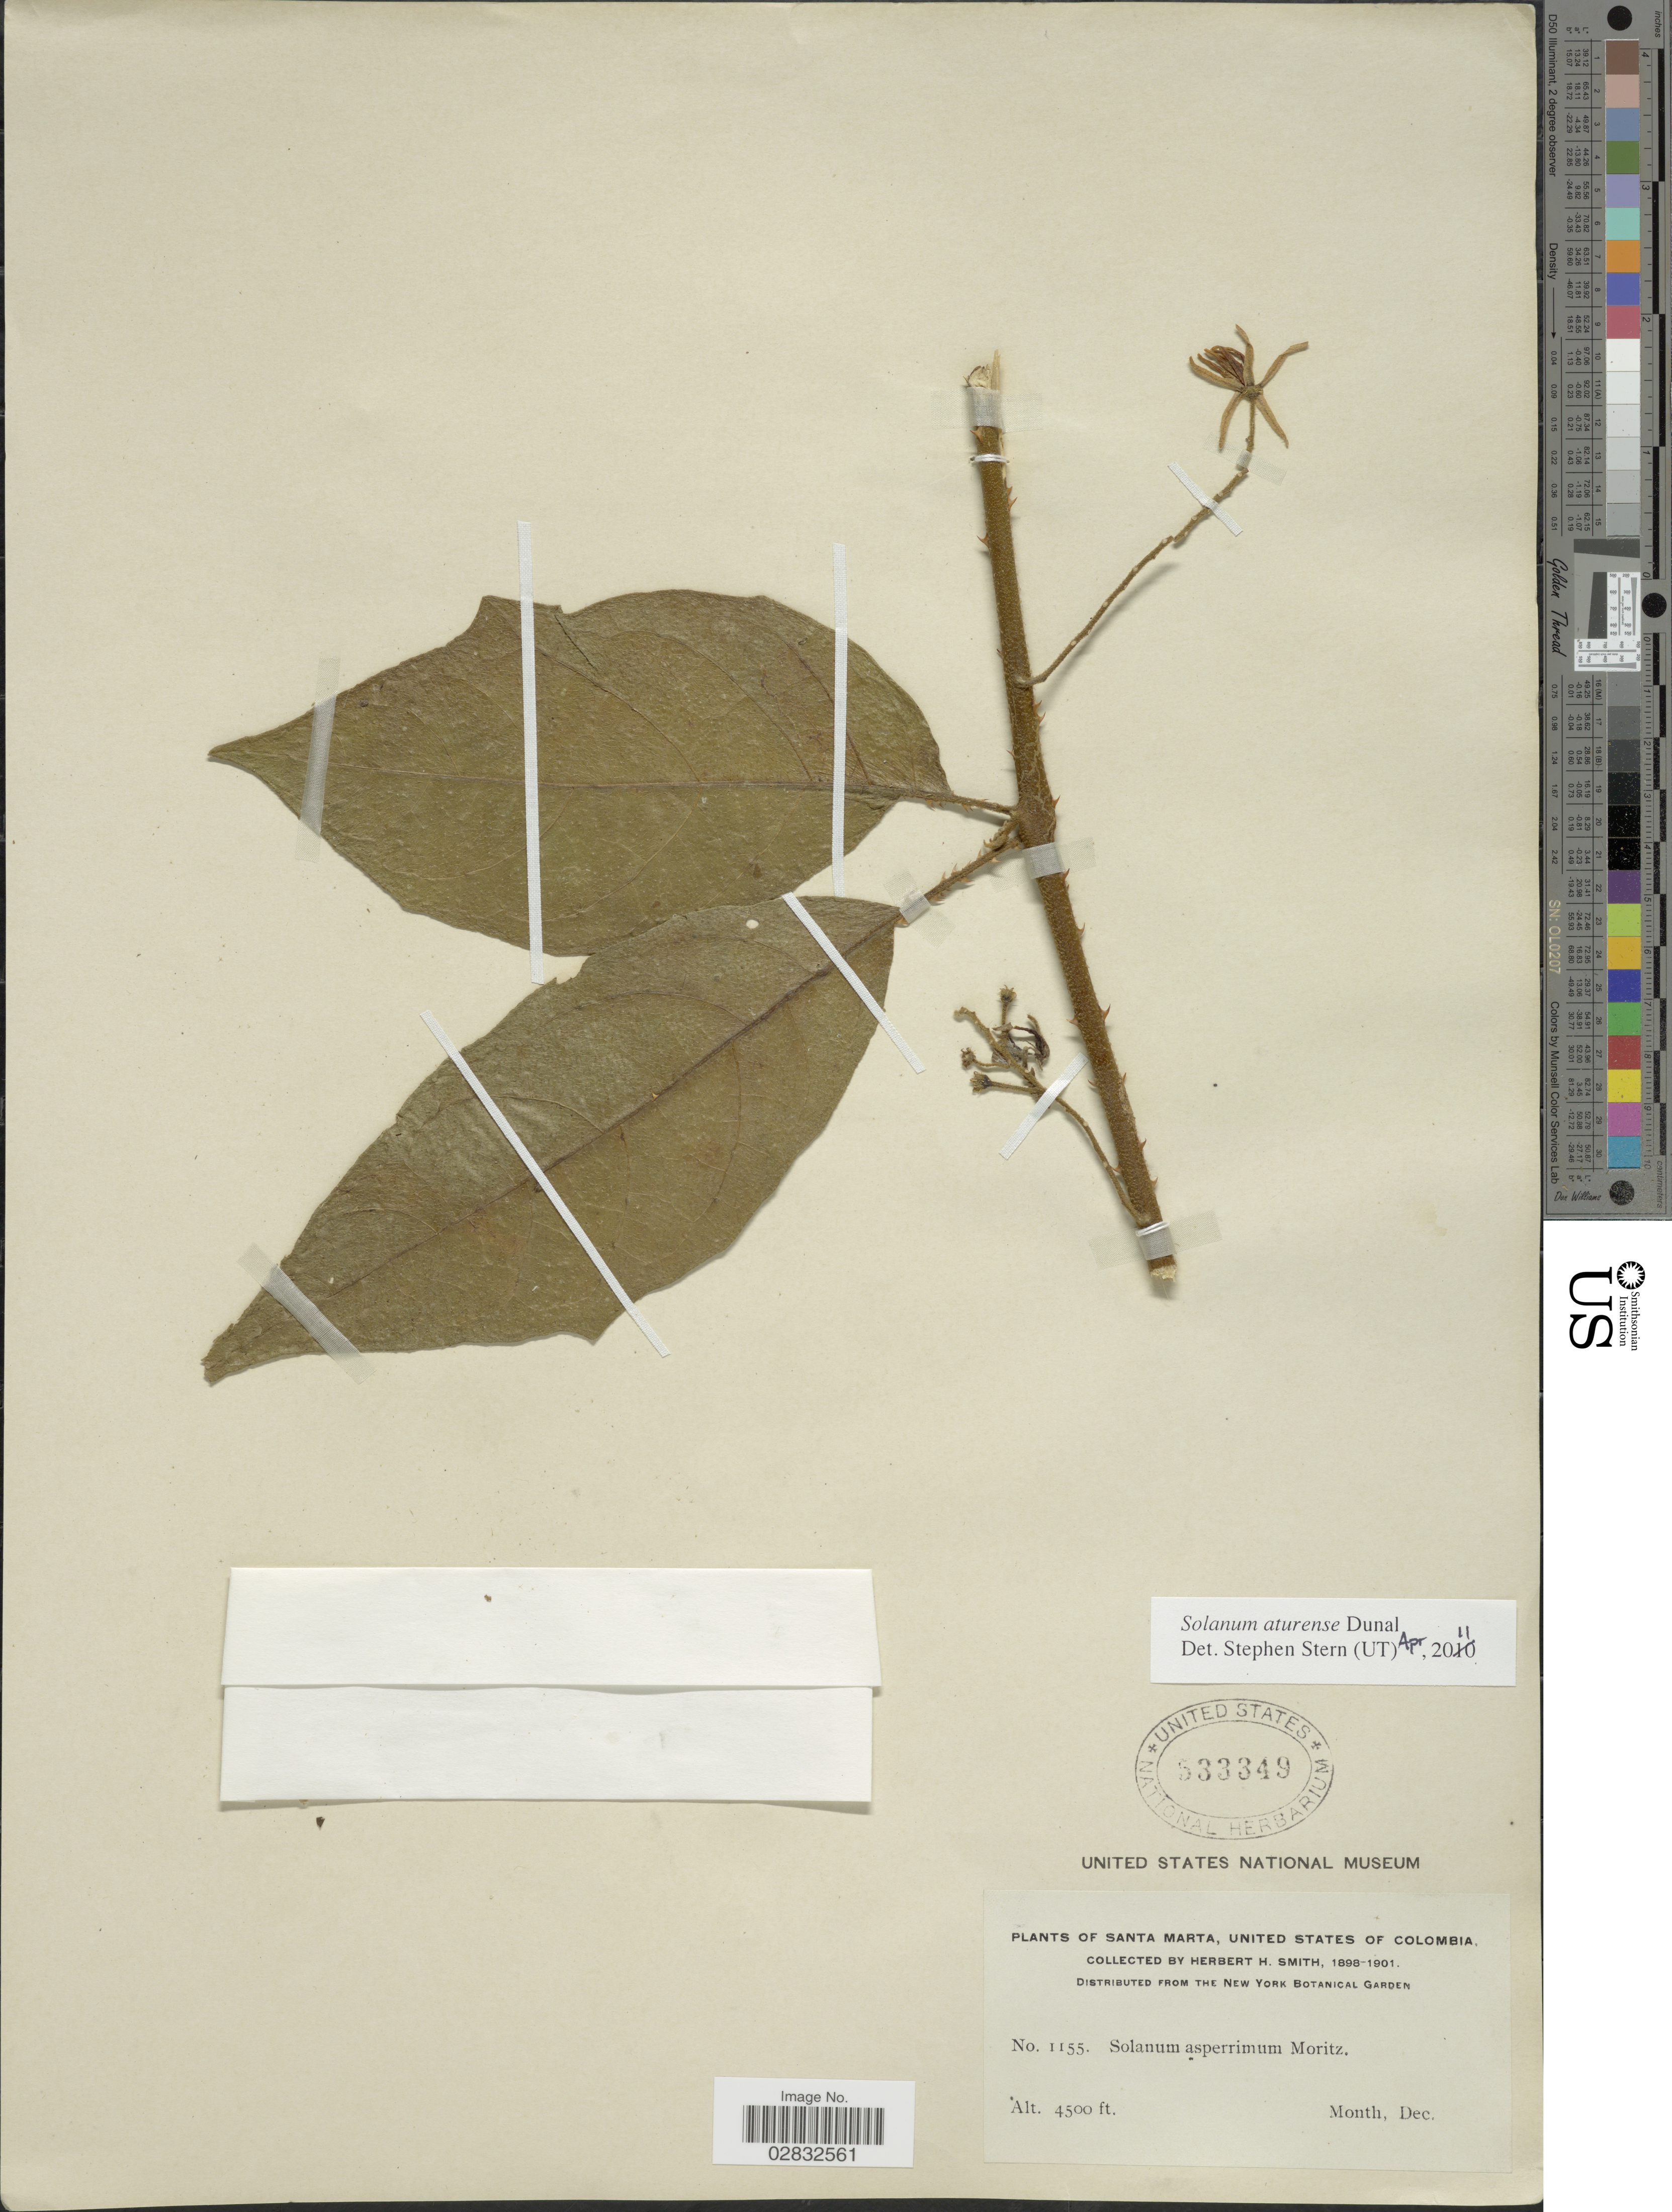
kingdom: Plantae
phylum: Tracheophyta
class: Magnoliopsida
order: Solanales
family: Solanaceae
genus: Solanum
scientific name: Solanum aturense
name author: Humb. & Bonpl. ex Dunal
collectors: Herbert H. Smith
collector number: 1155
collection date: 1898-12/1901-12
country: Colombia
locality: Santa Marta, United States of Colombia.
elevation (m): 1372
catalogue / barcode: US 533349